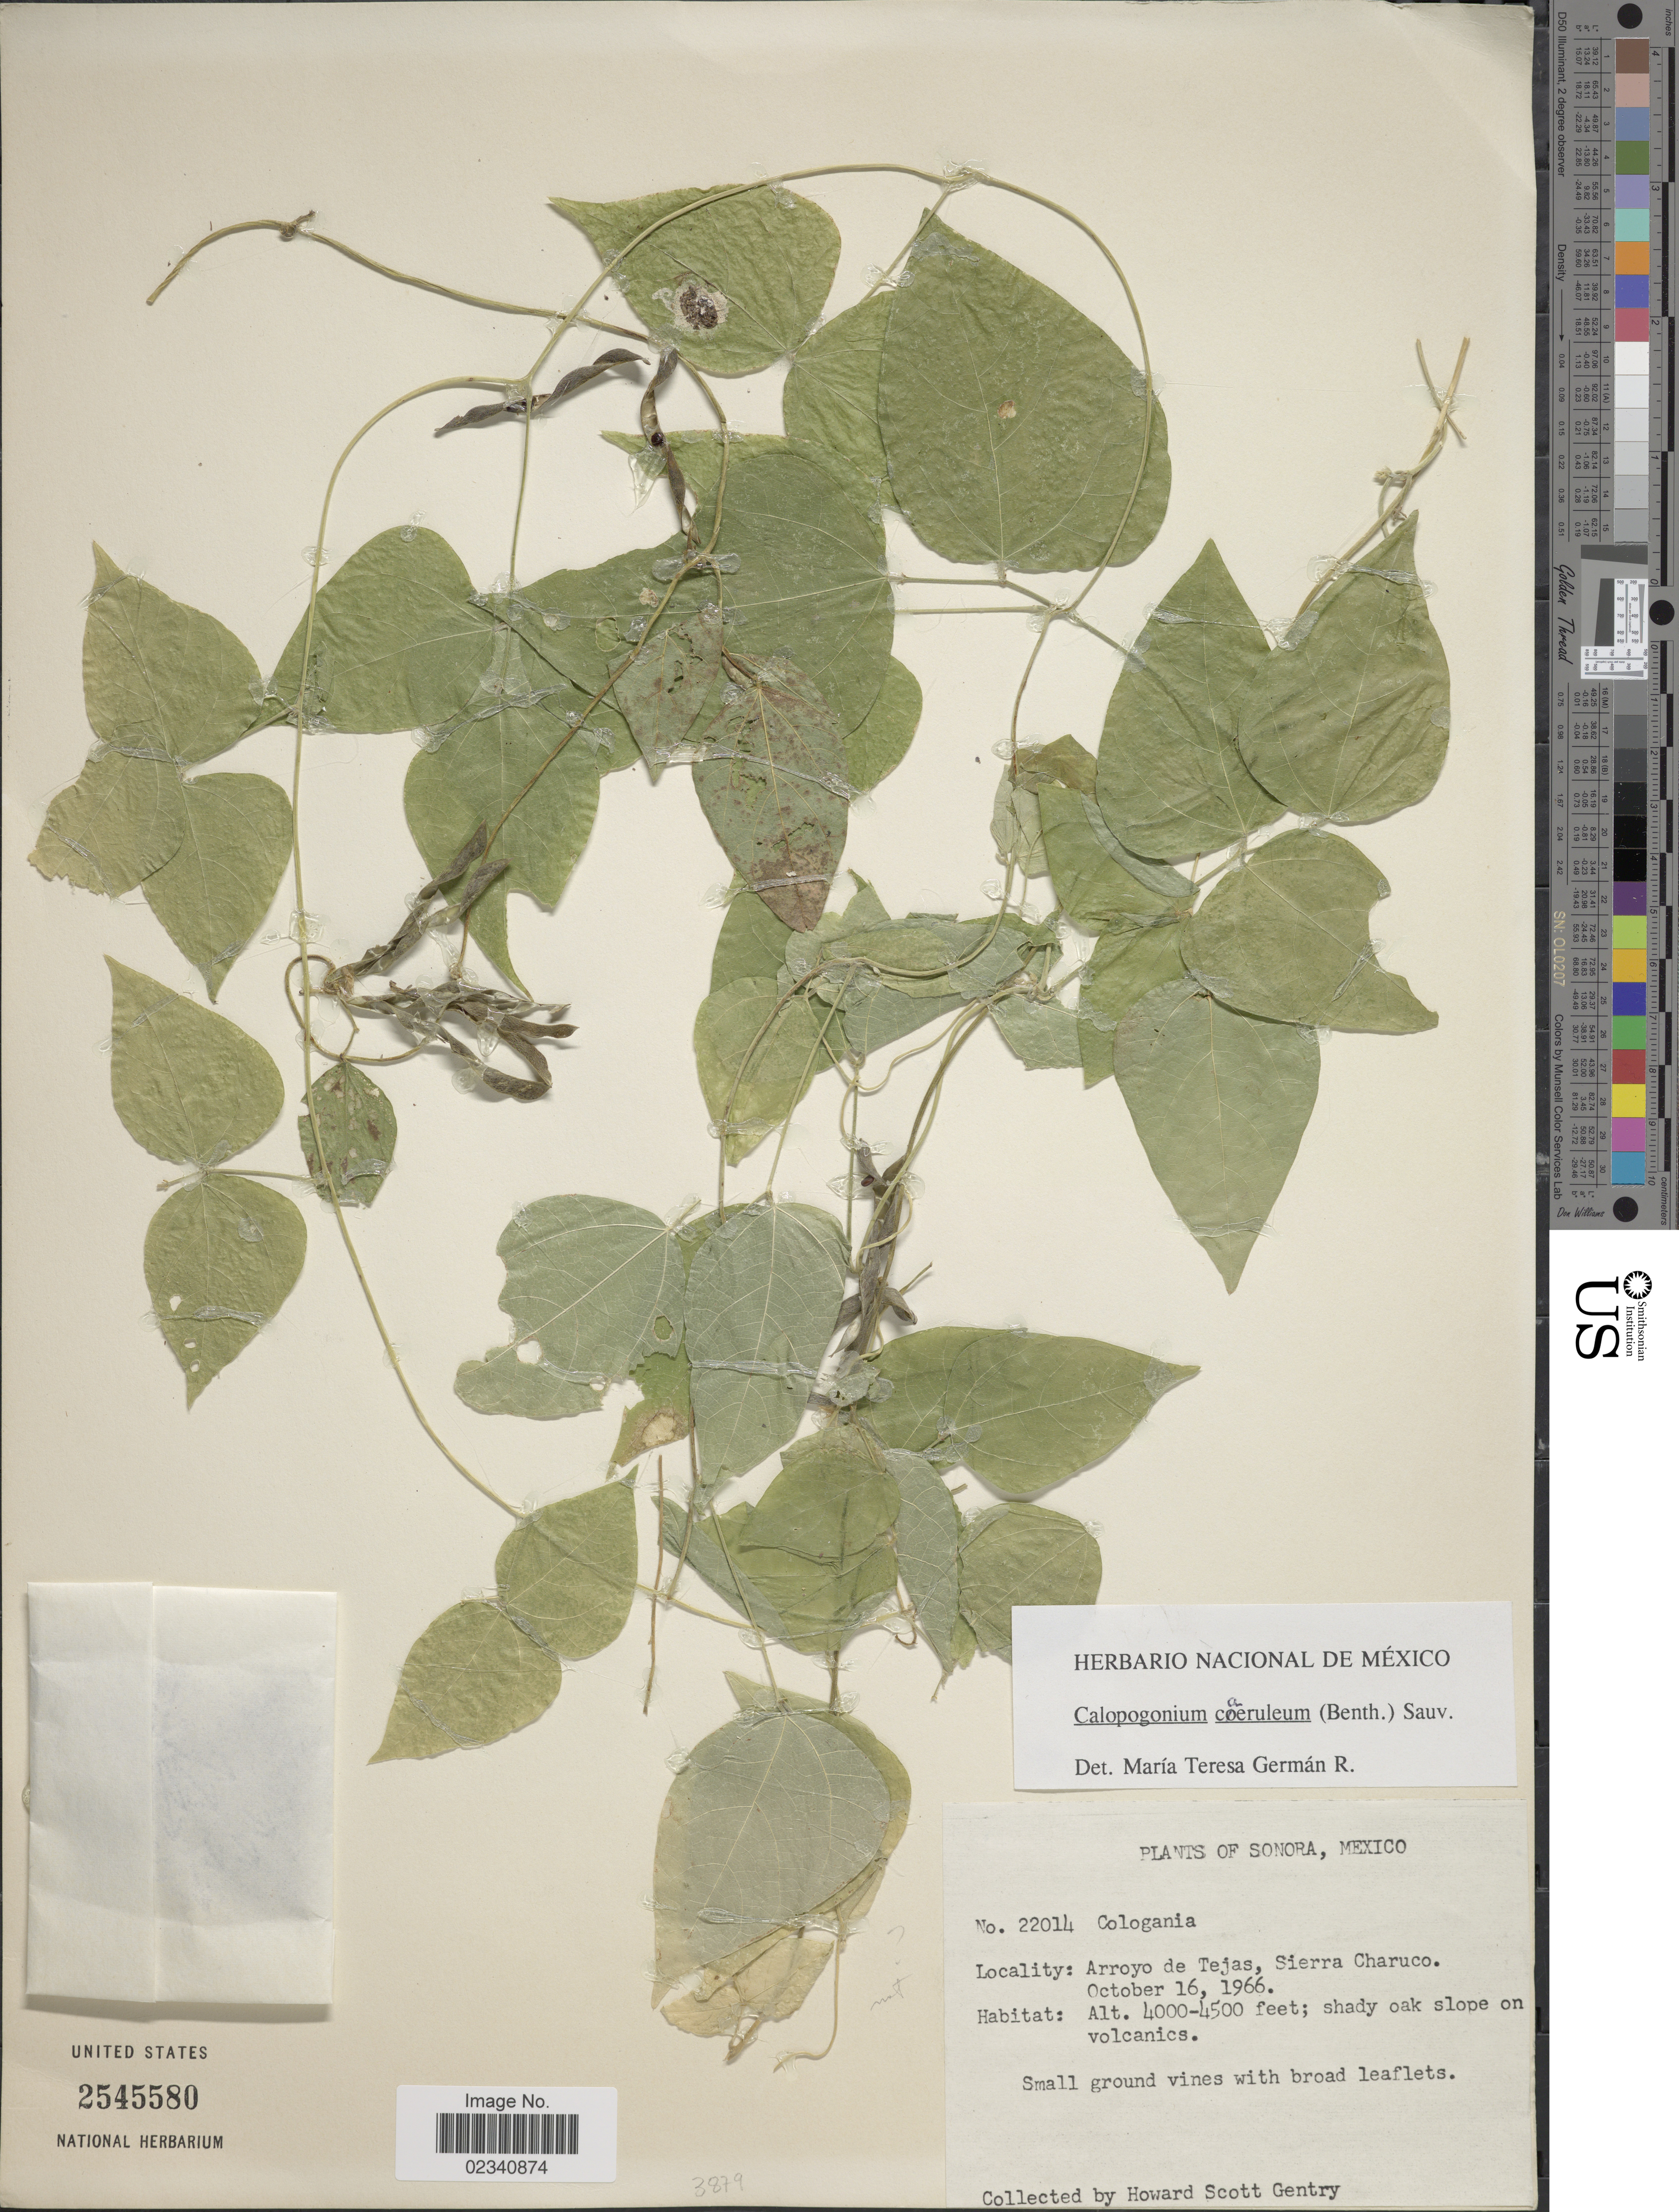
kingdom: Plantae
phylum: Tracheophyta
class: Magnoliopsida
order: Fabales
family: Fabaceae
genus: Calopogonium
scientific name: Calopogonium caeruleum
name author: (Benth.) C. Wright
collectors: H. S. Gentry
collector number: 22014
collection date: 1966-10-16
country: Mexico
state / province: Sonora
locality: Sonora, Mexico. Arroyo de Tejas, Sierra Charuco.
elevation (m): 1219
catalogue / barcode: US 2545580